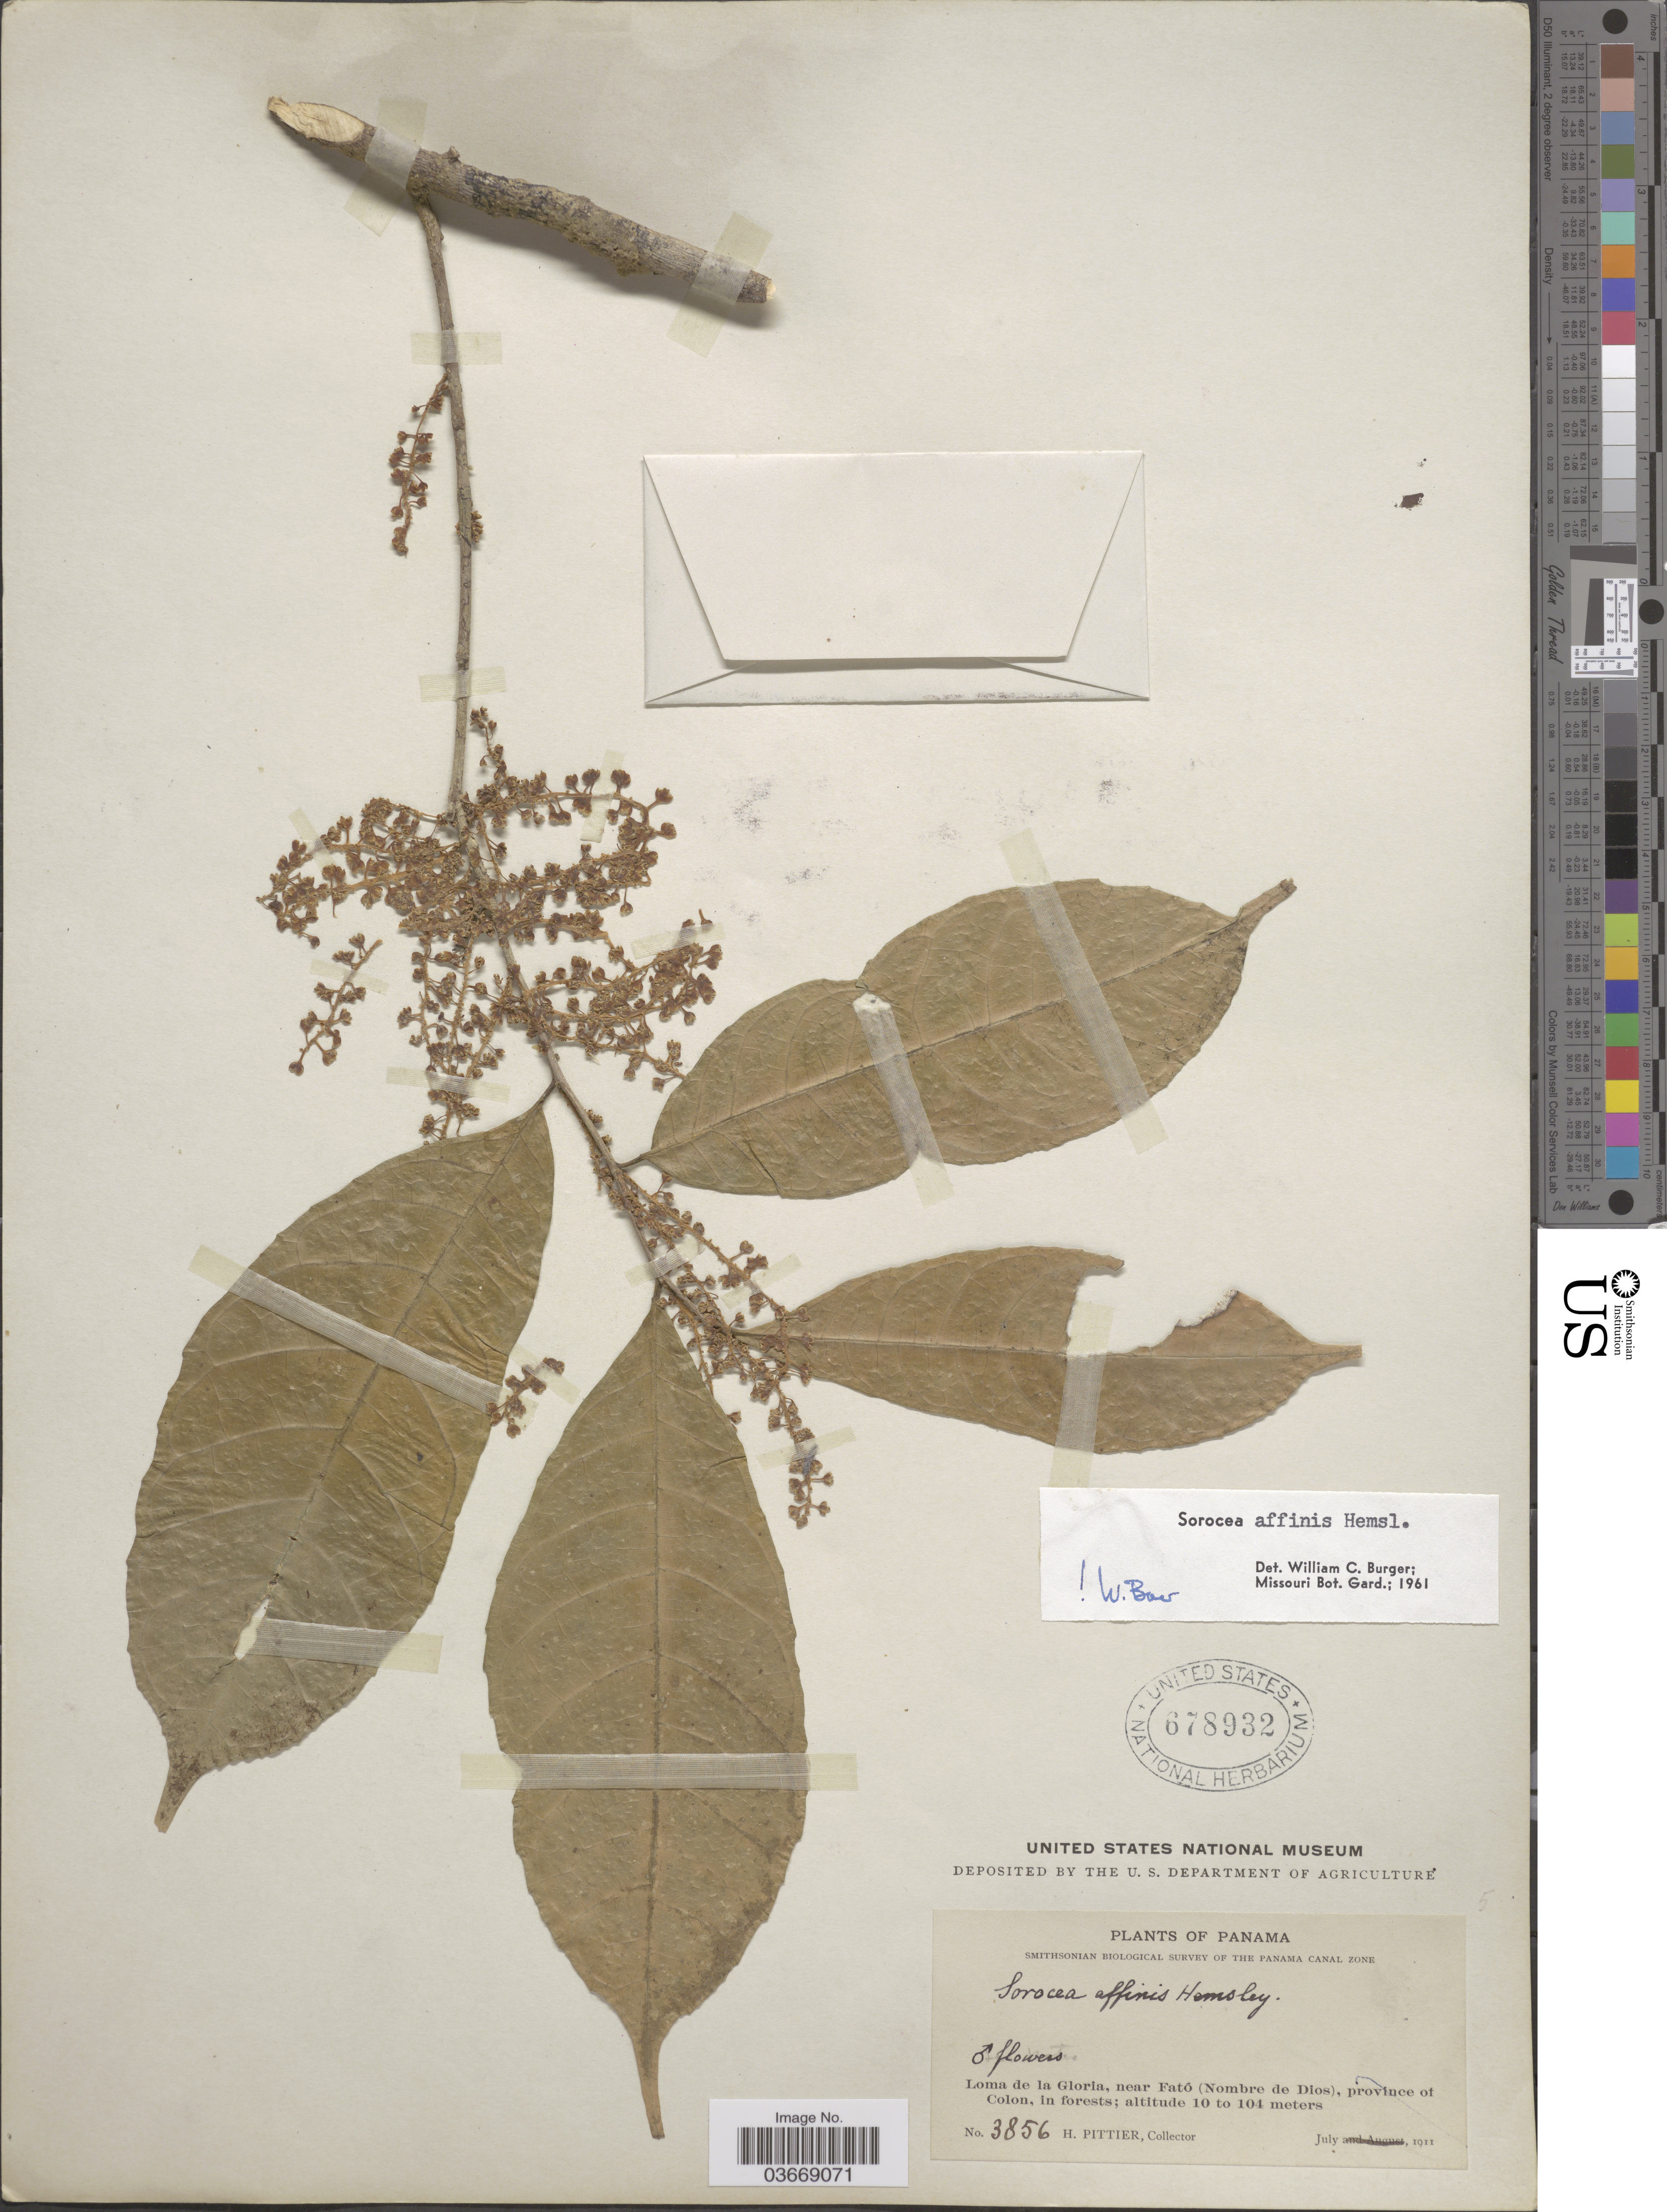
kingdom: Plantae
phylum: Tracheophyta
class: Magnoliopsida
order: Rosales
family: Moraceae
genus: Sorocea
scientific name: Sorocea affinis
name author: Hemsl.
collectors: H. F. Pittier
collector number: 3856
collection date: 1911-07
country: Panama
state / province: Colón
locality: The Panama Canal Zone. Loma de la Gloria, near Fató (Nombre de Dios).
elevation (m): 10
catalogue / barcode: US 678932